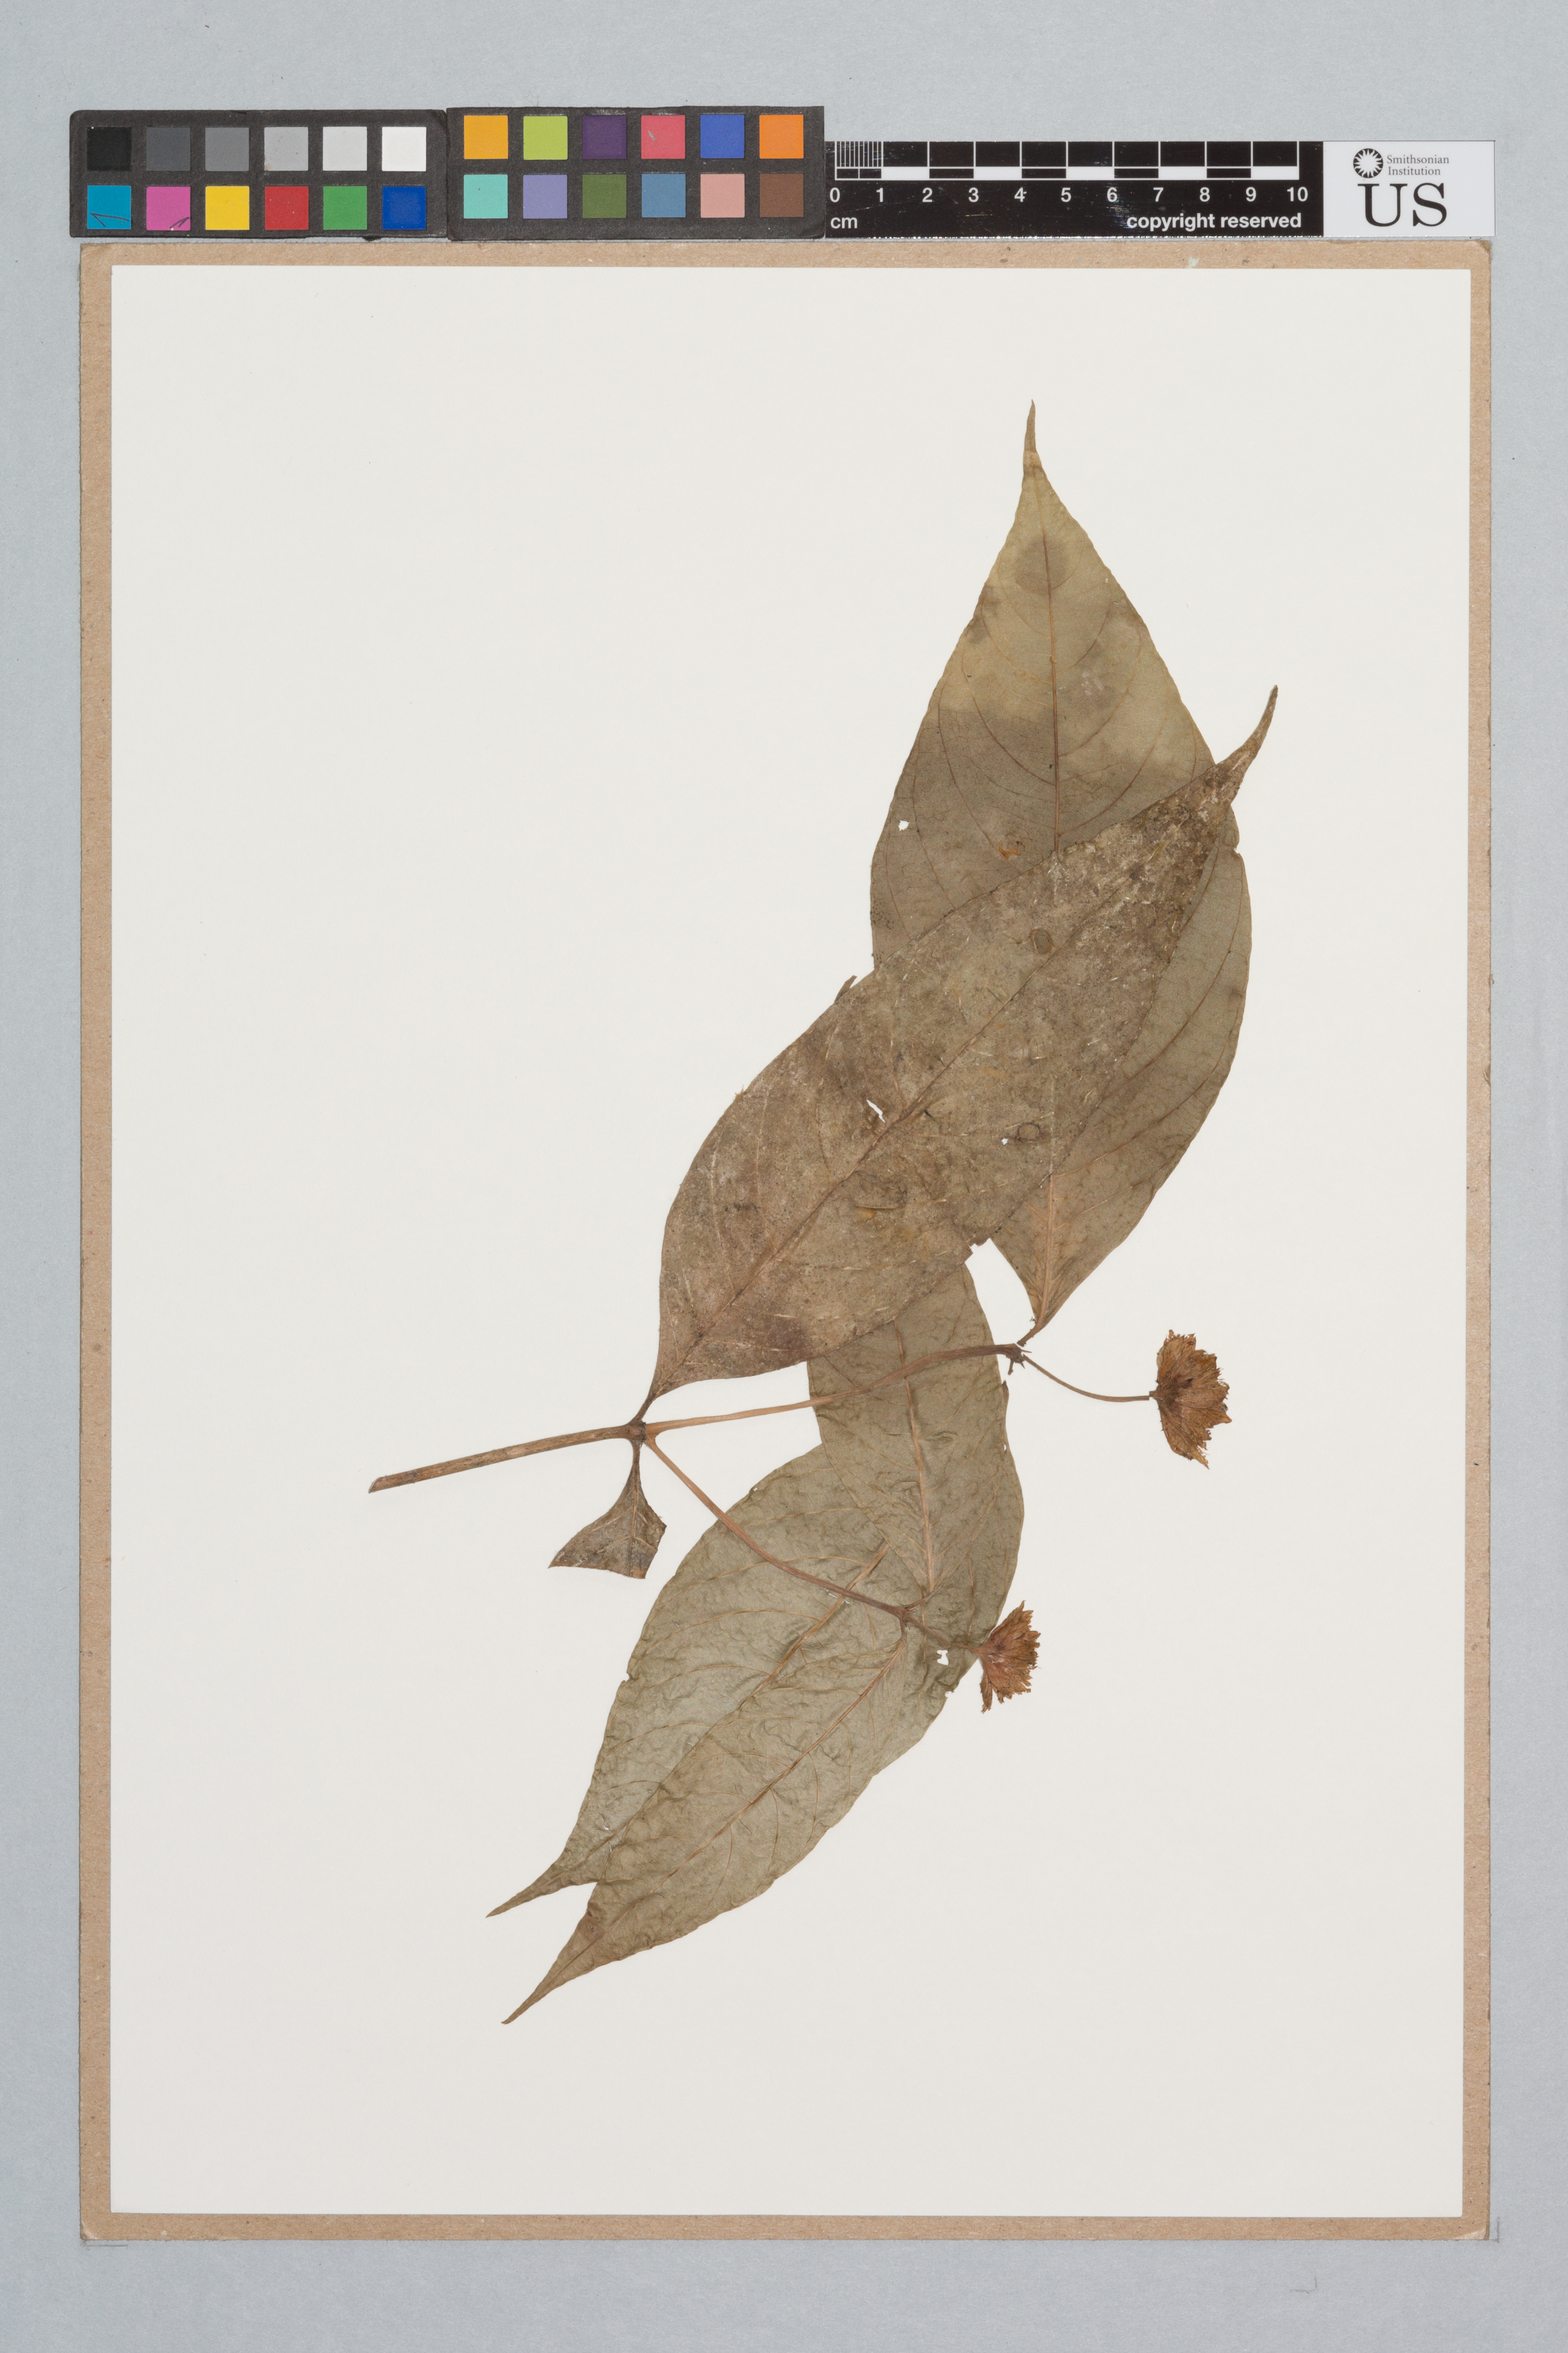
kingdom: Plantae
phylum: Tracheophyta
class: Magnoliopsida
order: Gentianales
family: Rubiaceae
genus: Psychotria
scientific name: Psychotria lupulina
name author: Benth.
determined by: Taylor, Charlotte M.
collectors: H. D. Clarke, R. Williams & C. Perry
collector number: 8751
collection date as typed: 20 September 1999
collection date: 1999-09-20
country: Guyana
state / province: U. Takutu-U. Essequibo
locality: S. Kassikaityu R., 0-0.5 km S of river, heading toward Wassarai Mts.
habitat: Poorly drained dense forest on gray sandy clay, with Eperua, Euterpe and Inga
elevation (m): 240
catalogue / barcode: US 3440824